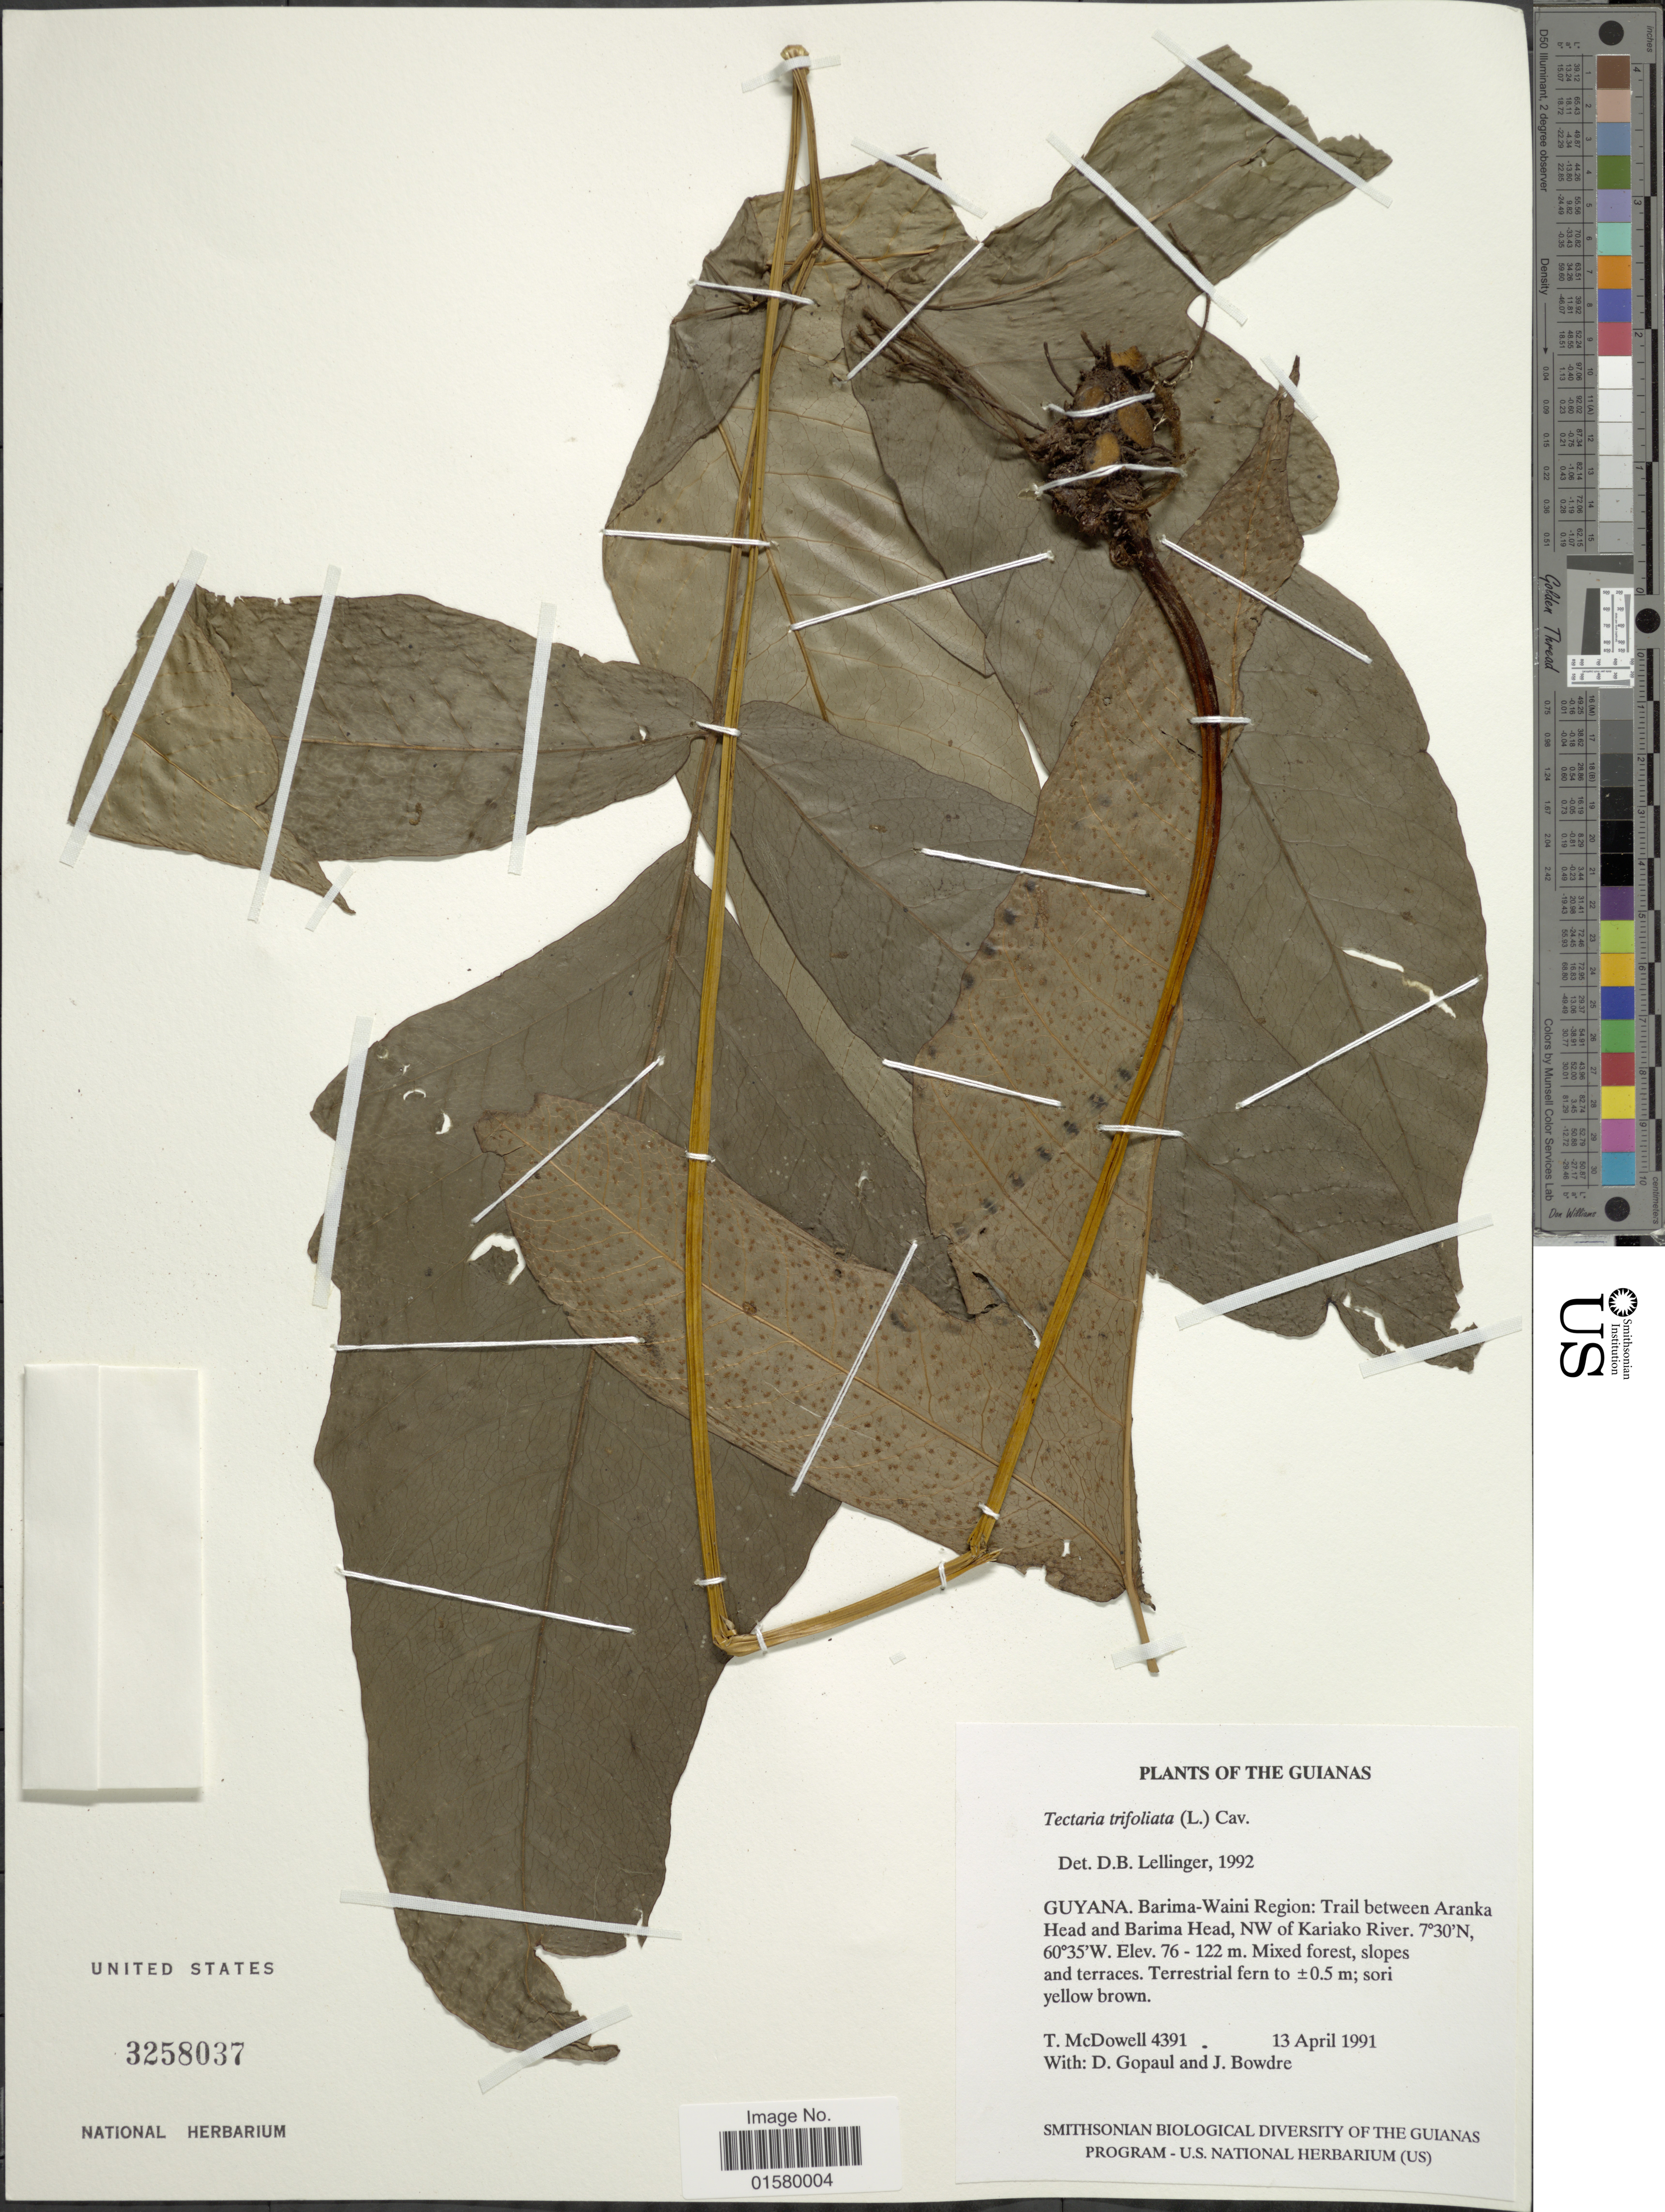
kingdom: Plantae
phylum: Tracheophyta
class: Polypodiopsida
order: Polypodiales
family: Tectariaceae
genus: Tectaria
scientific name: Tectaria trifoliata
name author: (L.) Cav.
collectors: T. McDowell, D. Gopaul & J. Bowdre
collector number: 4391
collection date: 1991-04-13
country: Guyana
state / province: Barima-Waini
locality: Guianas, Guyana, Barima-Waini Region: Trail between Aranka Head and Barima Head, NW of Kariako River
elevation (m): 76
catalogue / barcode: US 3258037